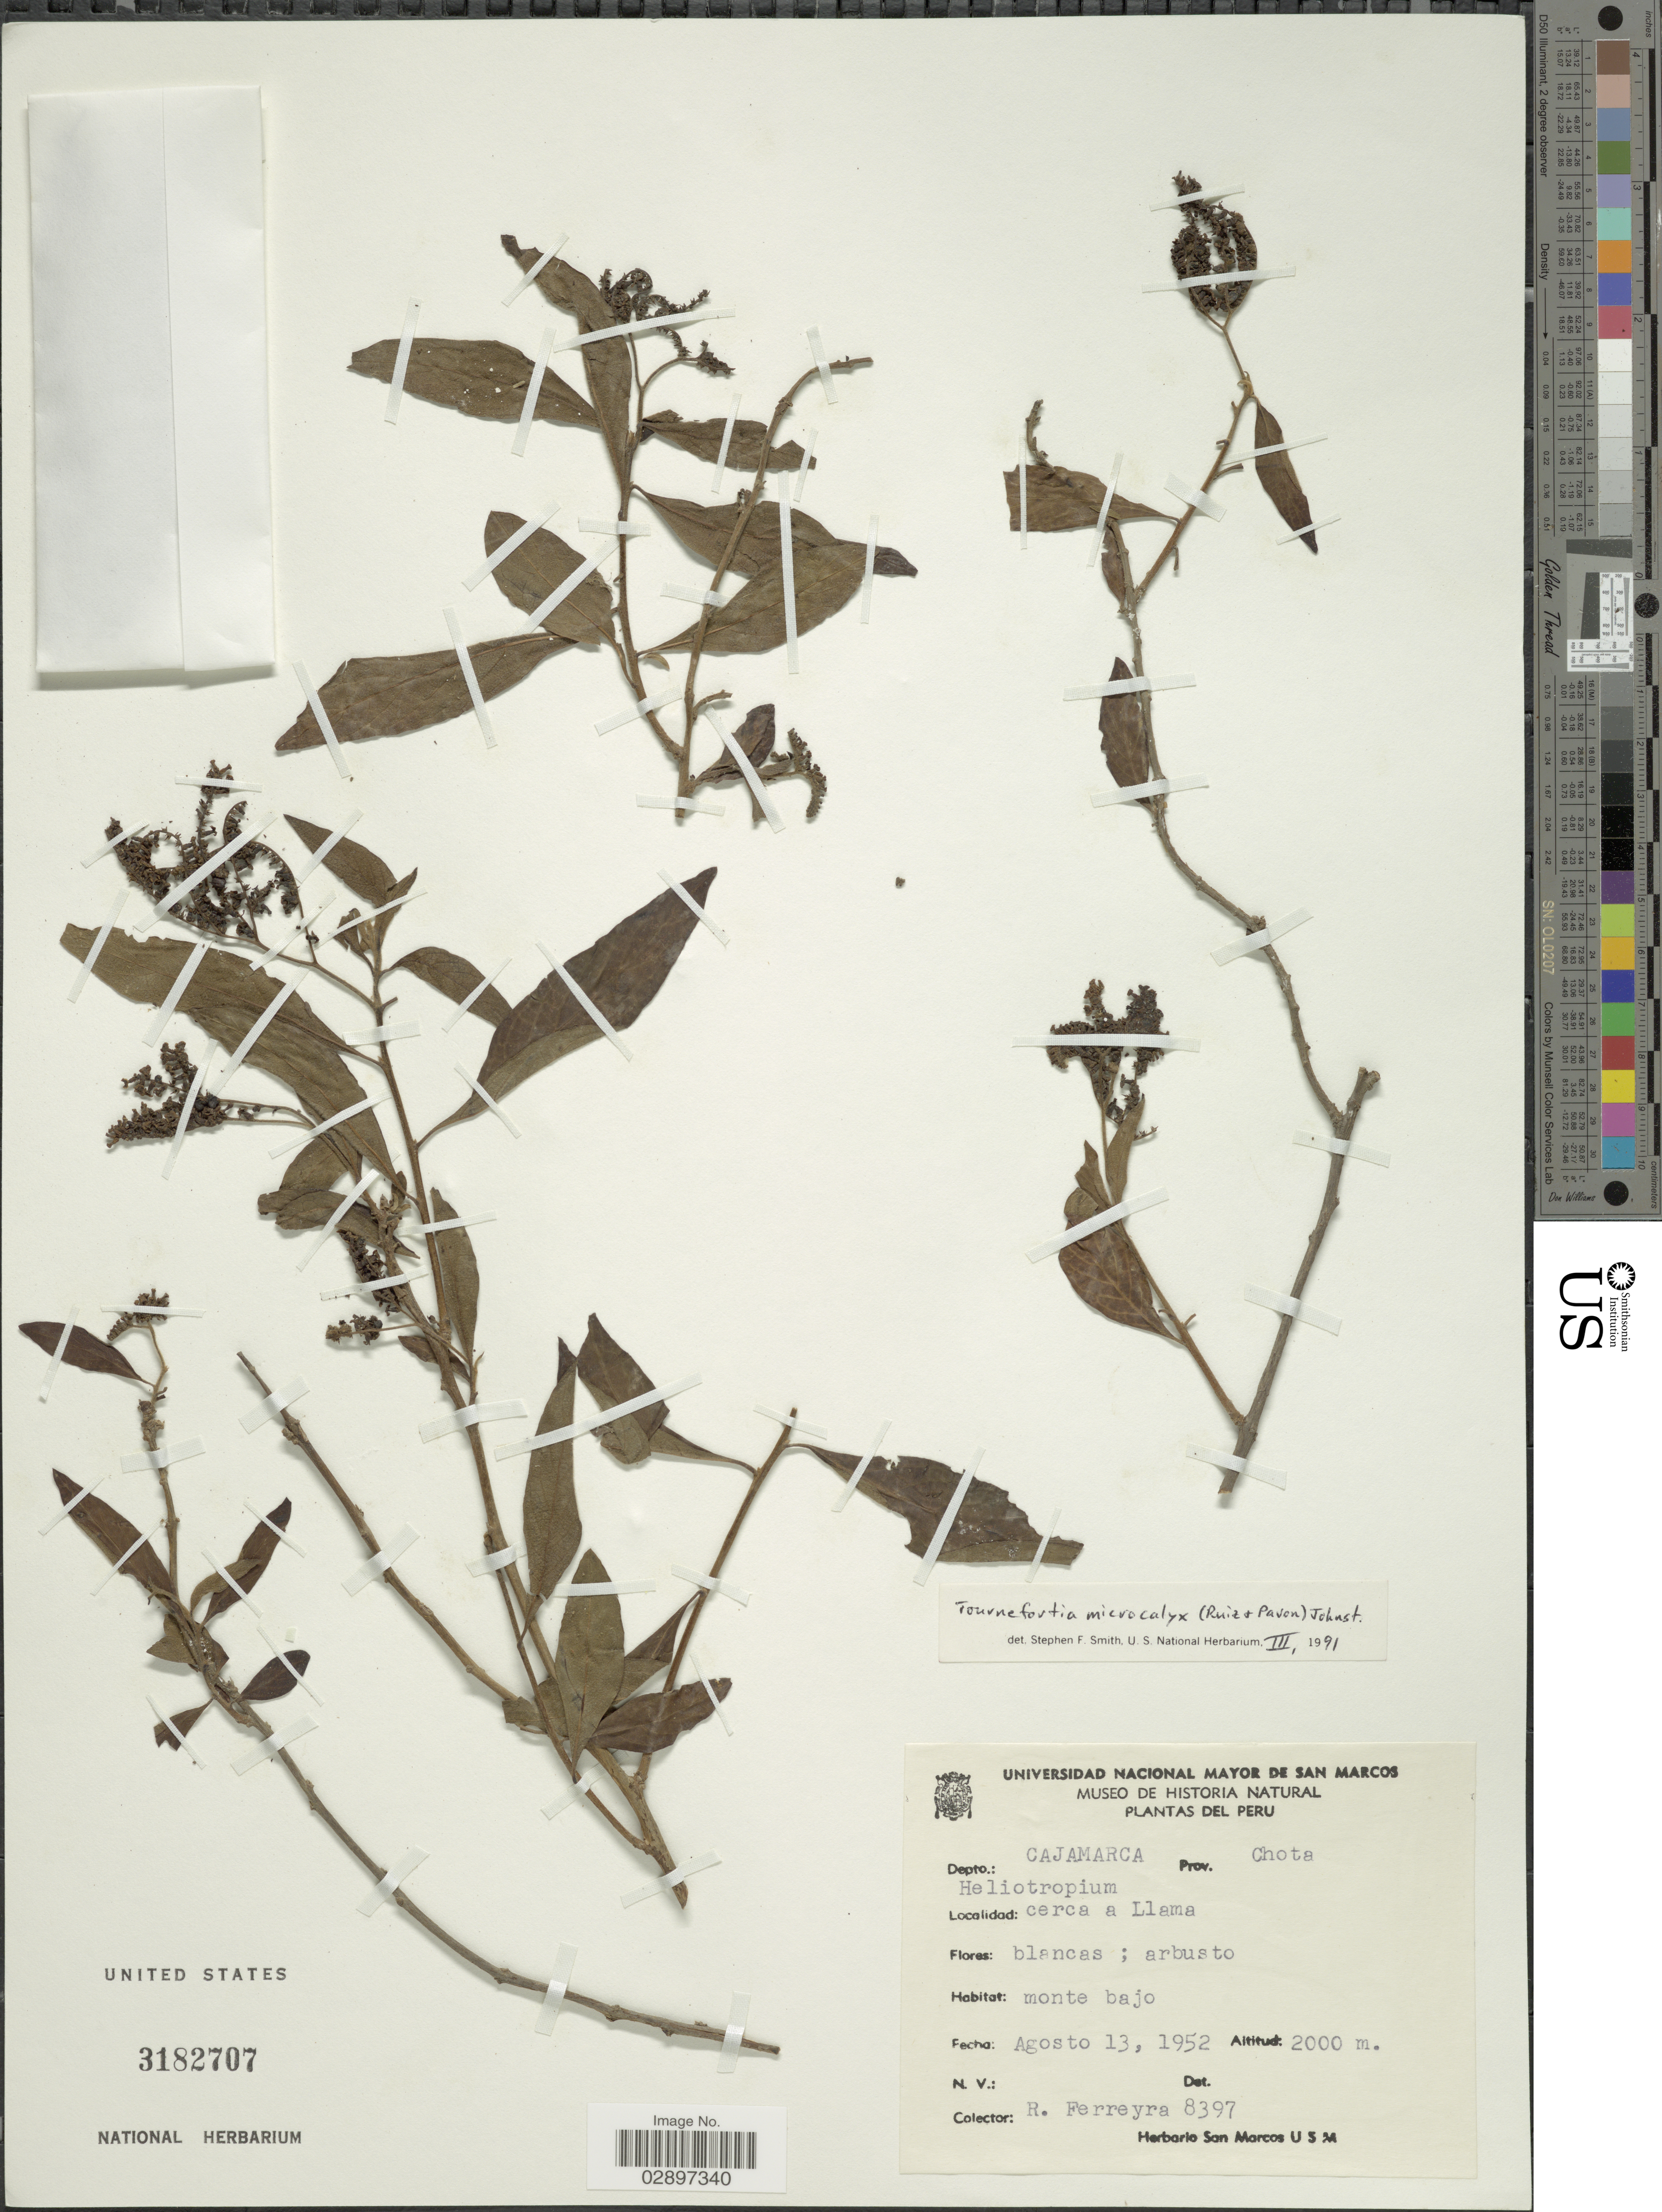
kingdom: Plantae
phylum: Tracheophyta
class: Magnoliopsida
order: Boraginales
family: Heliotropiaceae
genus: Tournefortia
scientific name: Tournefortia microcalyx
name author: (Ruiz & Pav.) I.M. Johnst.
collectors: R. A. Ferreyra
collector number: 8397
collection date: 1952-08-13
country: Peru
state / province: Cajamarca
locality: Cerca a Llama. Depto.: Cajamarca. Prov. Chota.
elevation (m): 2000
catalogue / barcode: US 3182707